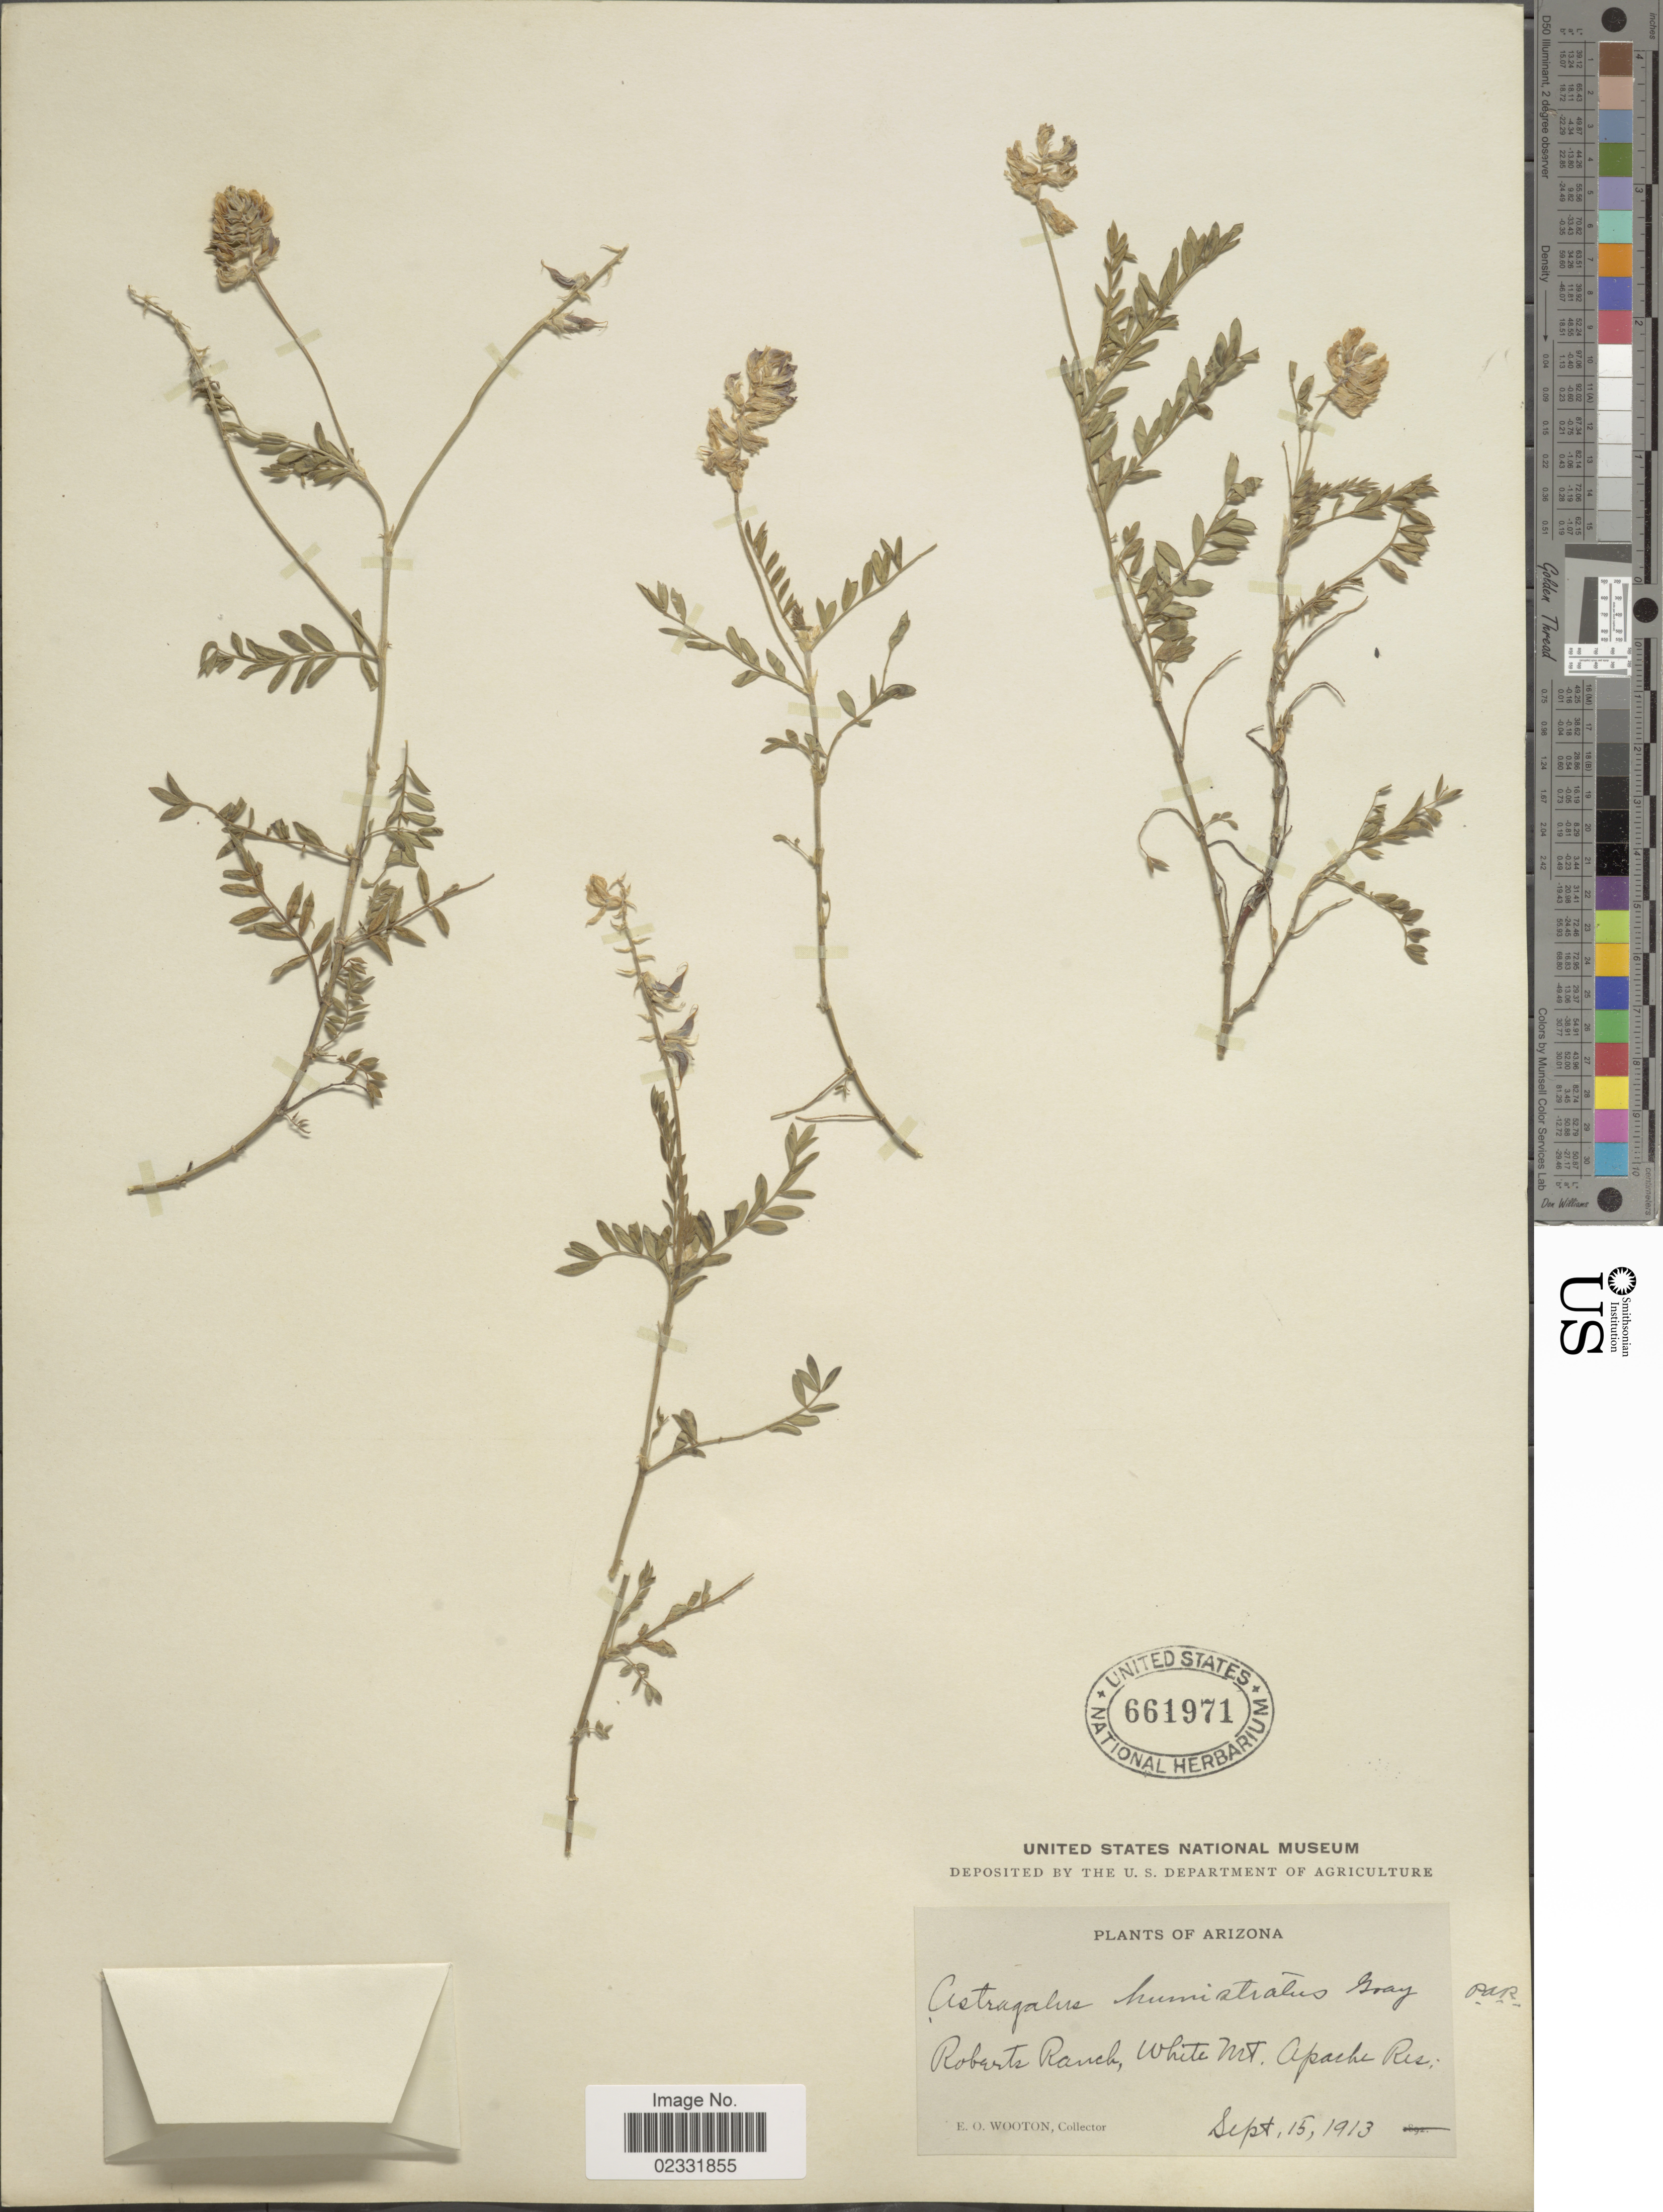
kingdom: Plantae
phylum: Tracheophyta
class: Magnoliopsida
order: Fabales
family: Fabaceae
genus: Astragalus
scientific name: Astragalus humistratus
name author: A. Gray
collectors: E. O. Wooton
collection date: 1913-09-15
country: United States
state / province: Arizona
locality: Roberts Ranch, White Mts., Apache Res.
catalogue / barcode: US 661971